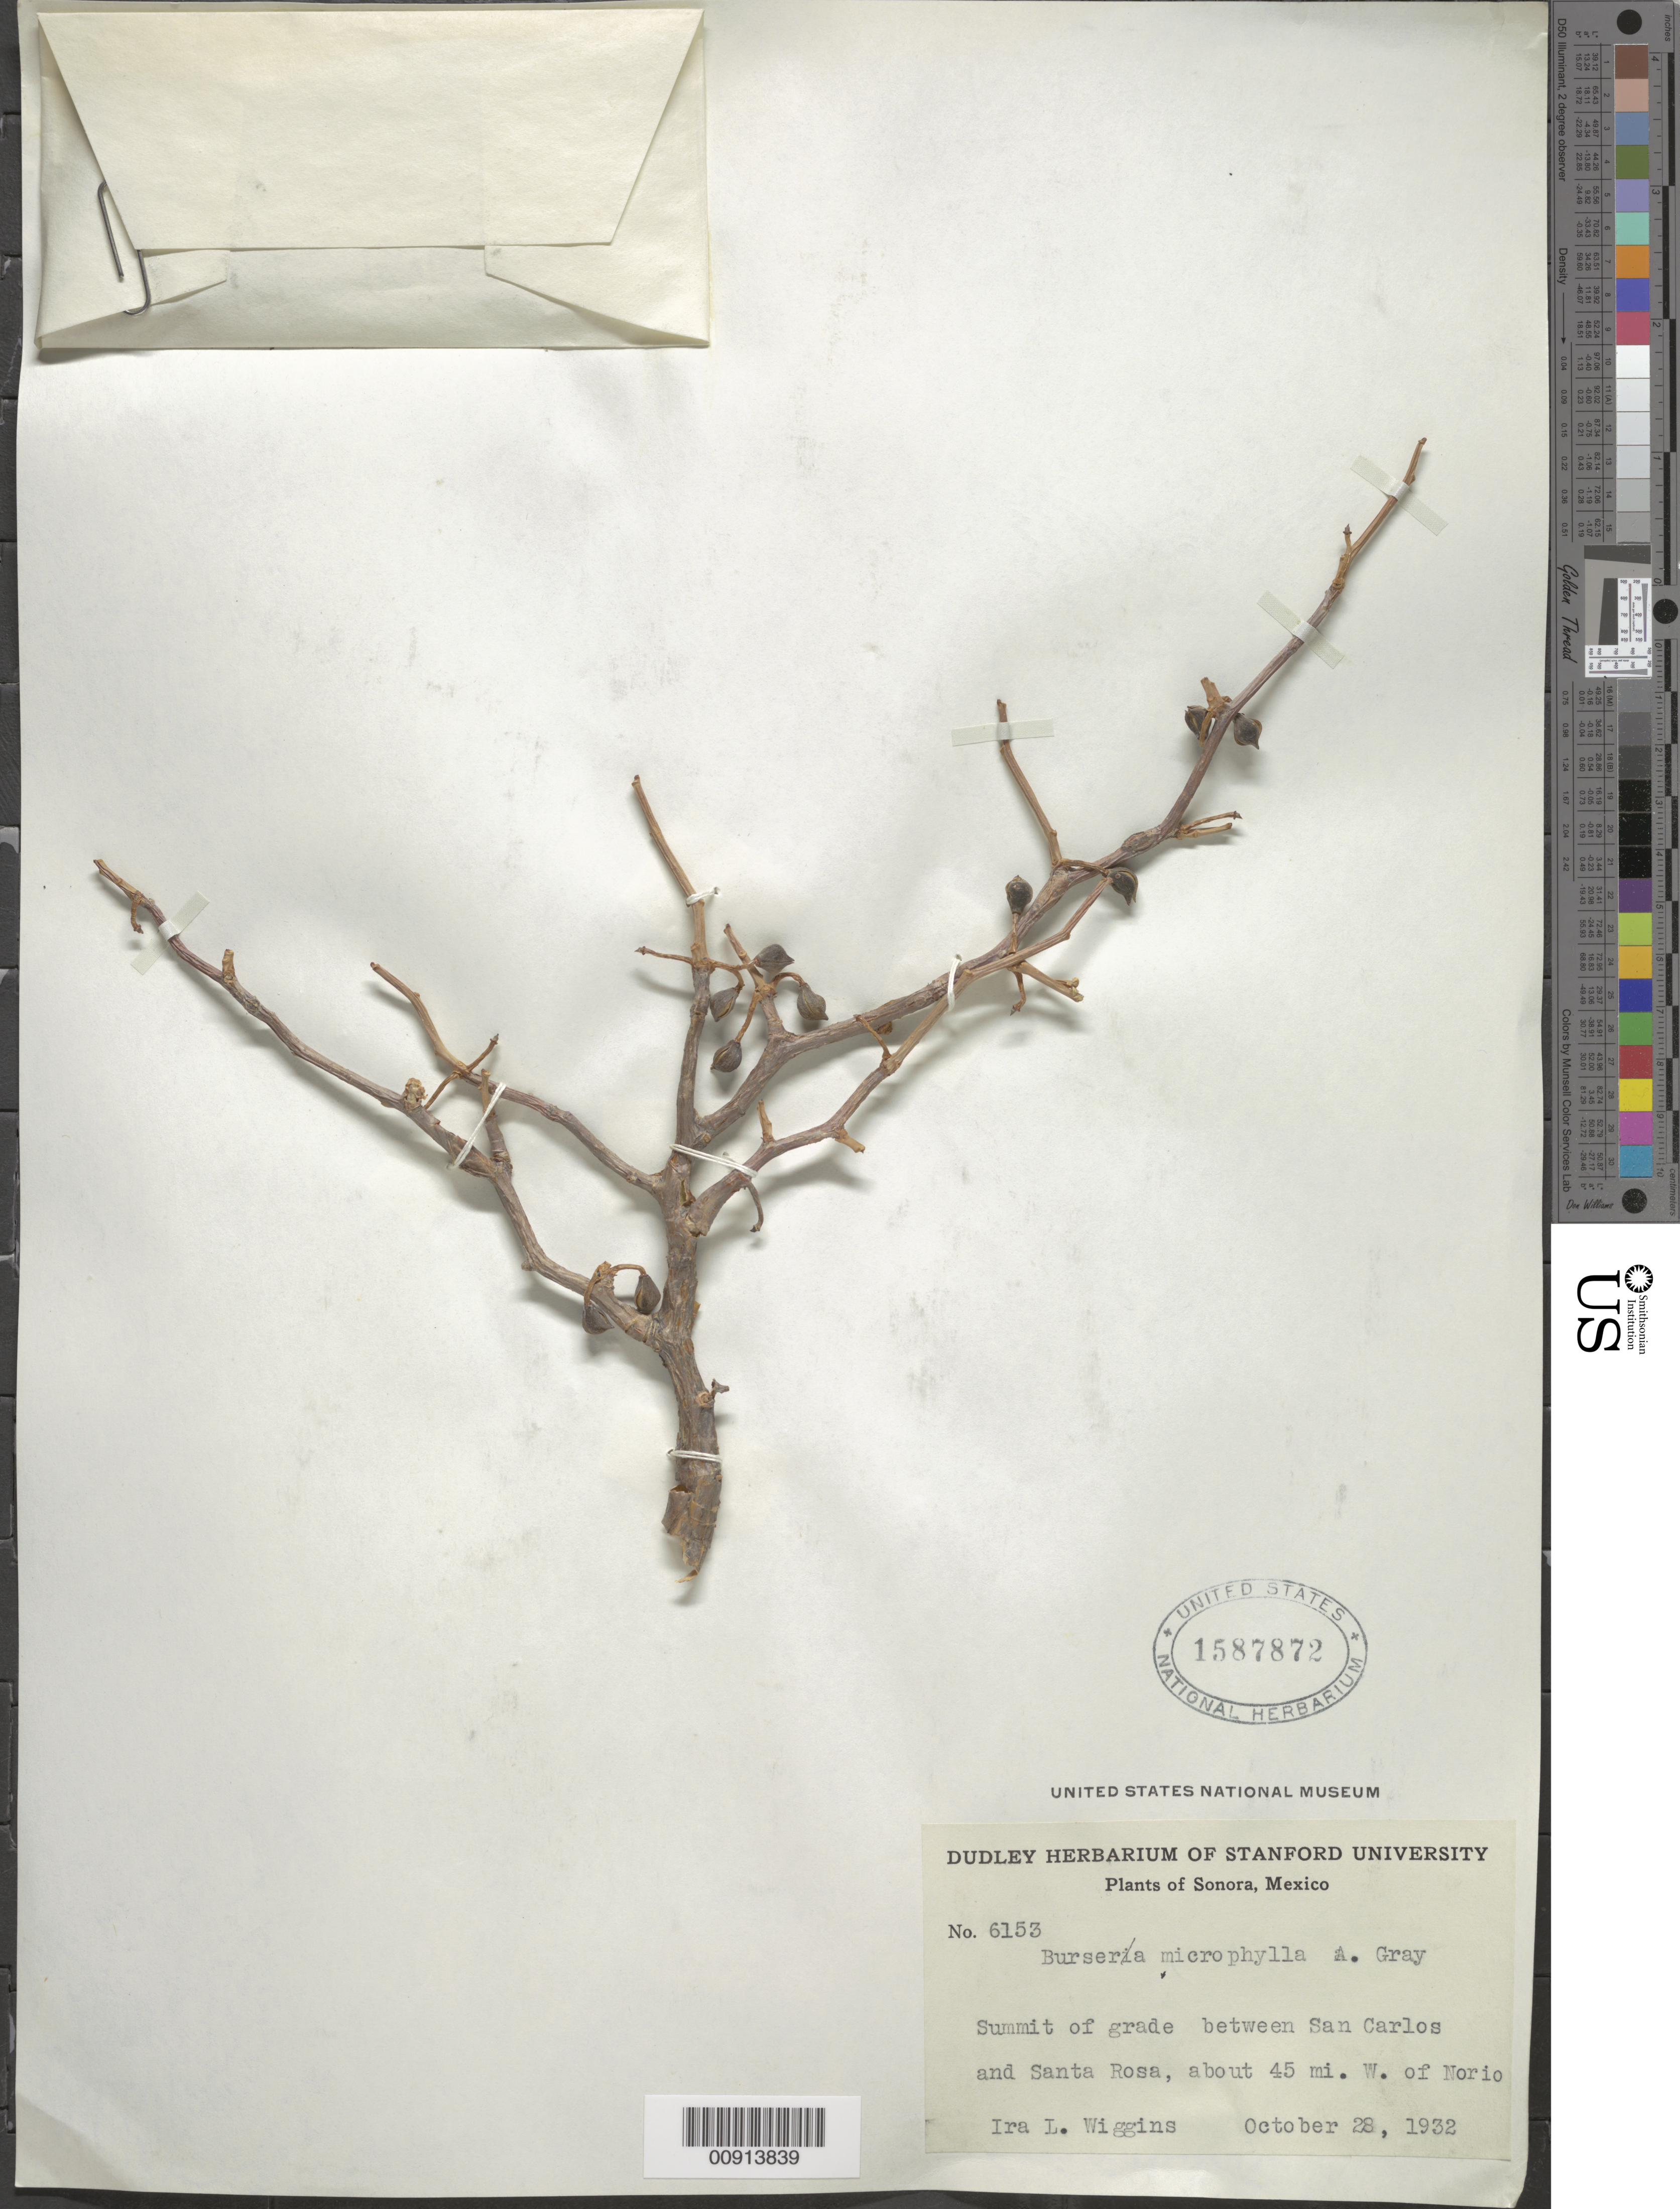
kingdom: Plantae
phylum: Tracheophyta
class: Magnoliopsida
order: Sapindales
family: Burseraceae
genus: Bursera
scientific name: Bursera microphylla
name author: A. Gray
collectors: I. L. Wiggins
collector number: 6153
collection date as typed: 28 Oct 1932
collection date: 1932-10-28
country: Mexico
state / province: Sonora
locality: Summit of grade between San Carlos and Santa Rosa, about 45 mi. W of Norio.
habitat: Summit of grade.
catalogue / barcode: US 1587872